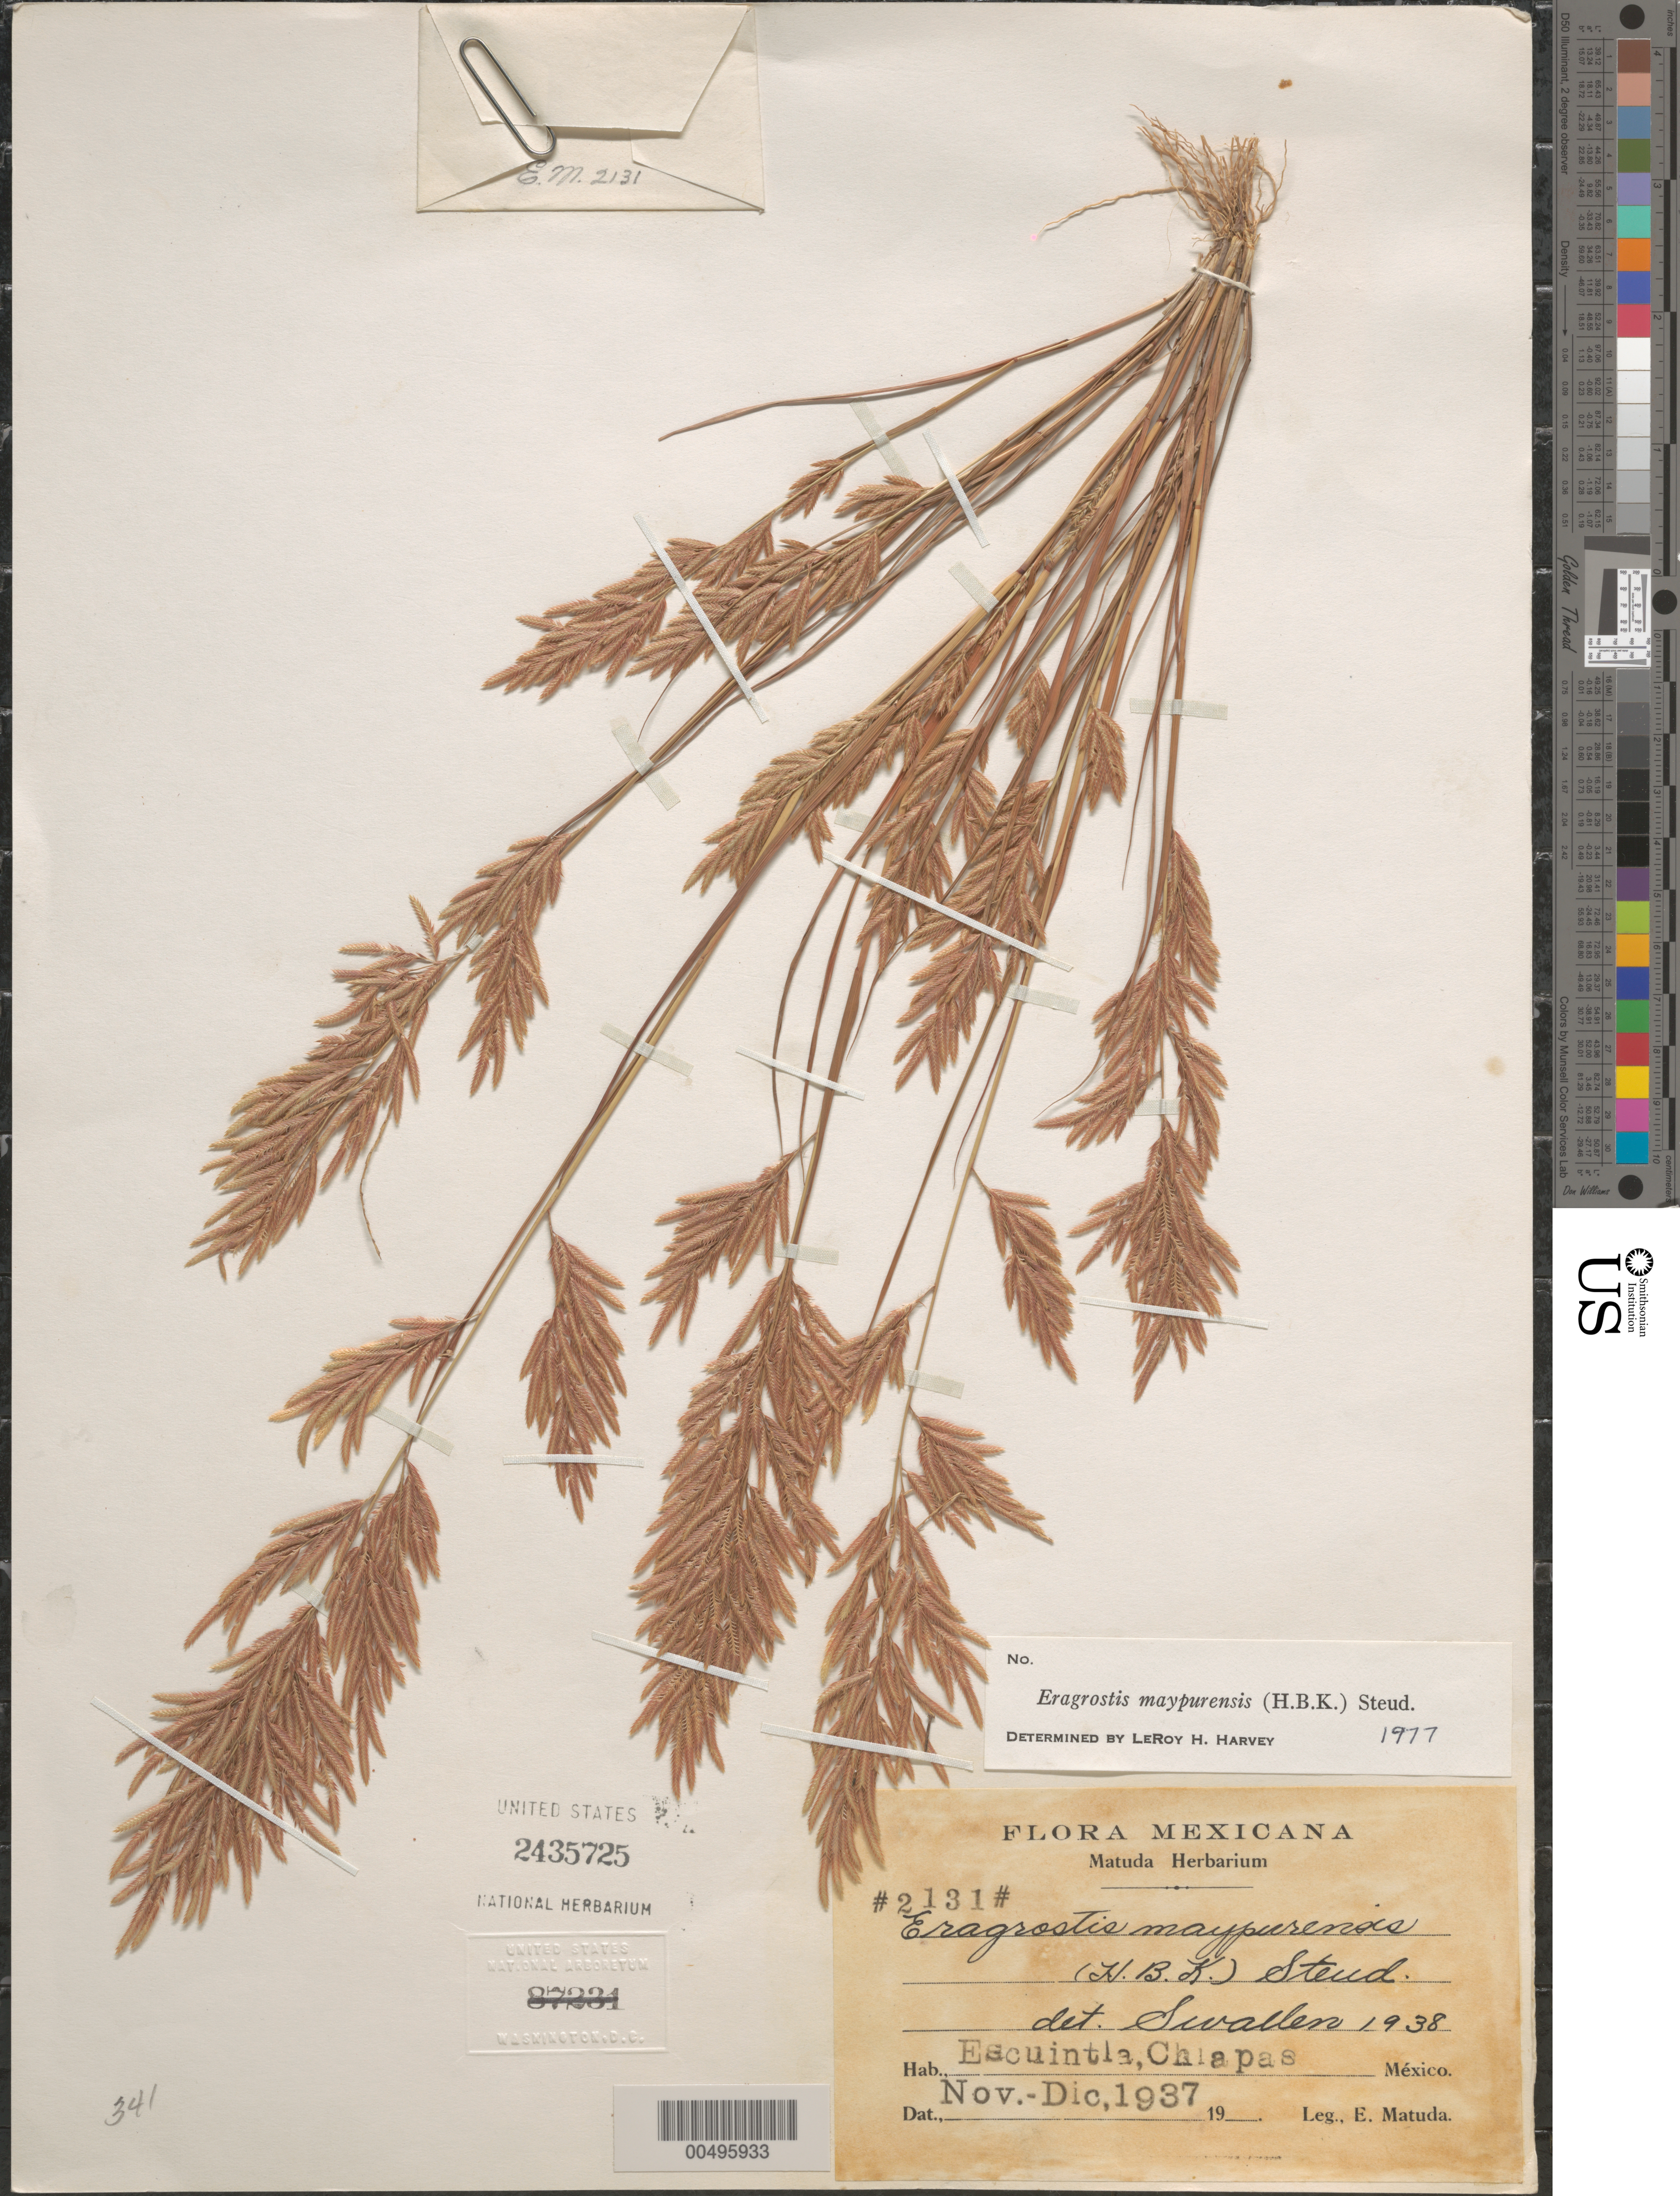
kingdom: Plantae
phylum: Tracheophyta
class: Liliopsida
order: Poales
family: Poaceae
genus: Eragrostis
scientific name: Eragrostis maypurensis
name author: (Kunth) Steud.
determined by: Harvey, L. H.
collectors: E. Matuda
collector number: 2131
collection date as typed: Nov 1937 to Dec 1937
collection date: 1937-11/1937-12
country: Mexico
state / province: Chiapas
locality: Escuintla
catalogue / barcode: US 2435725